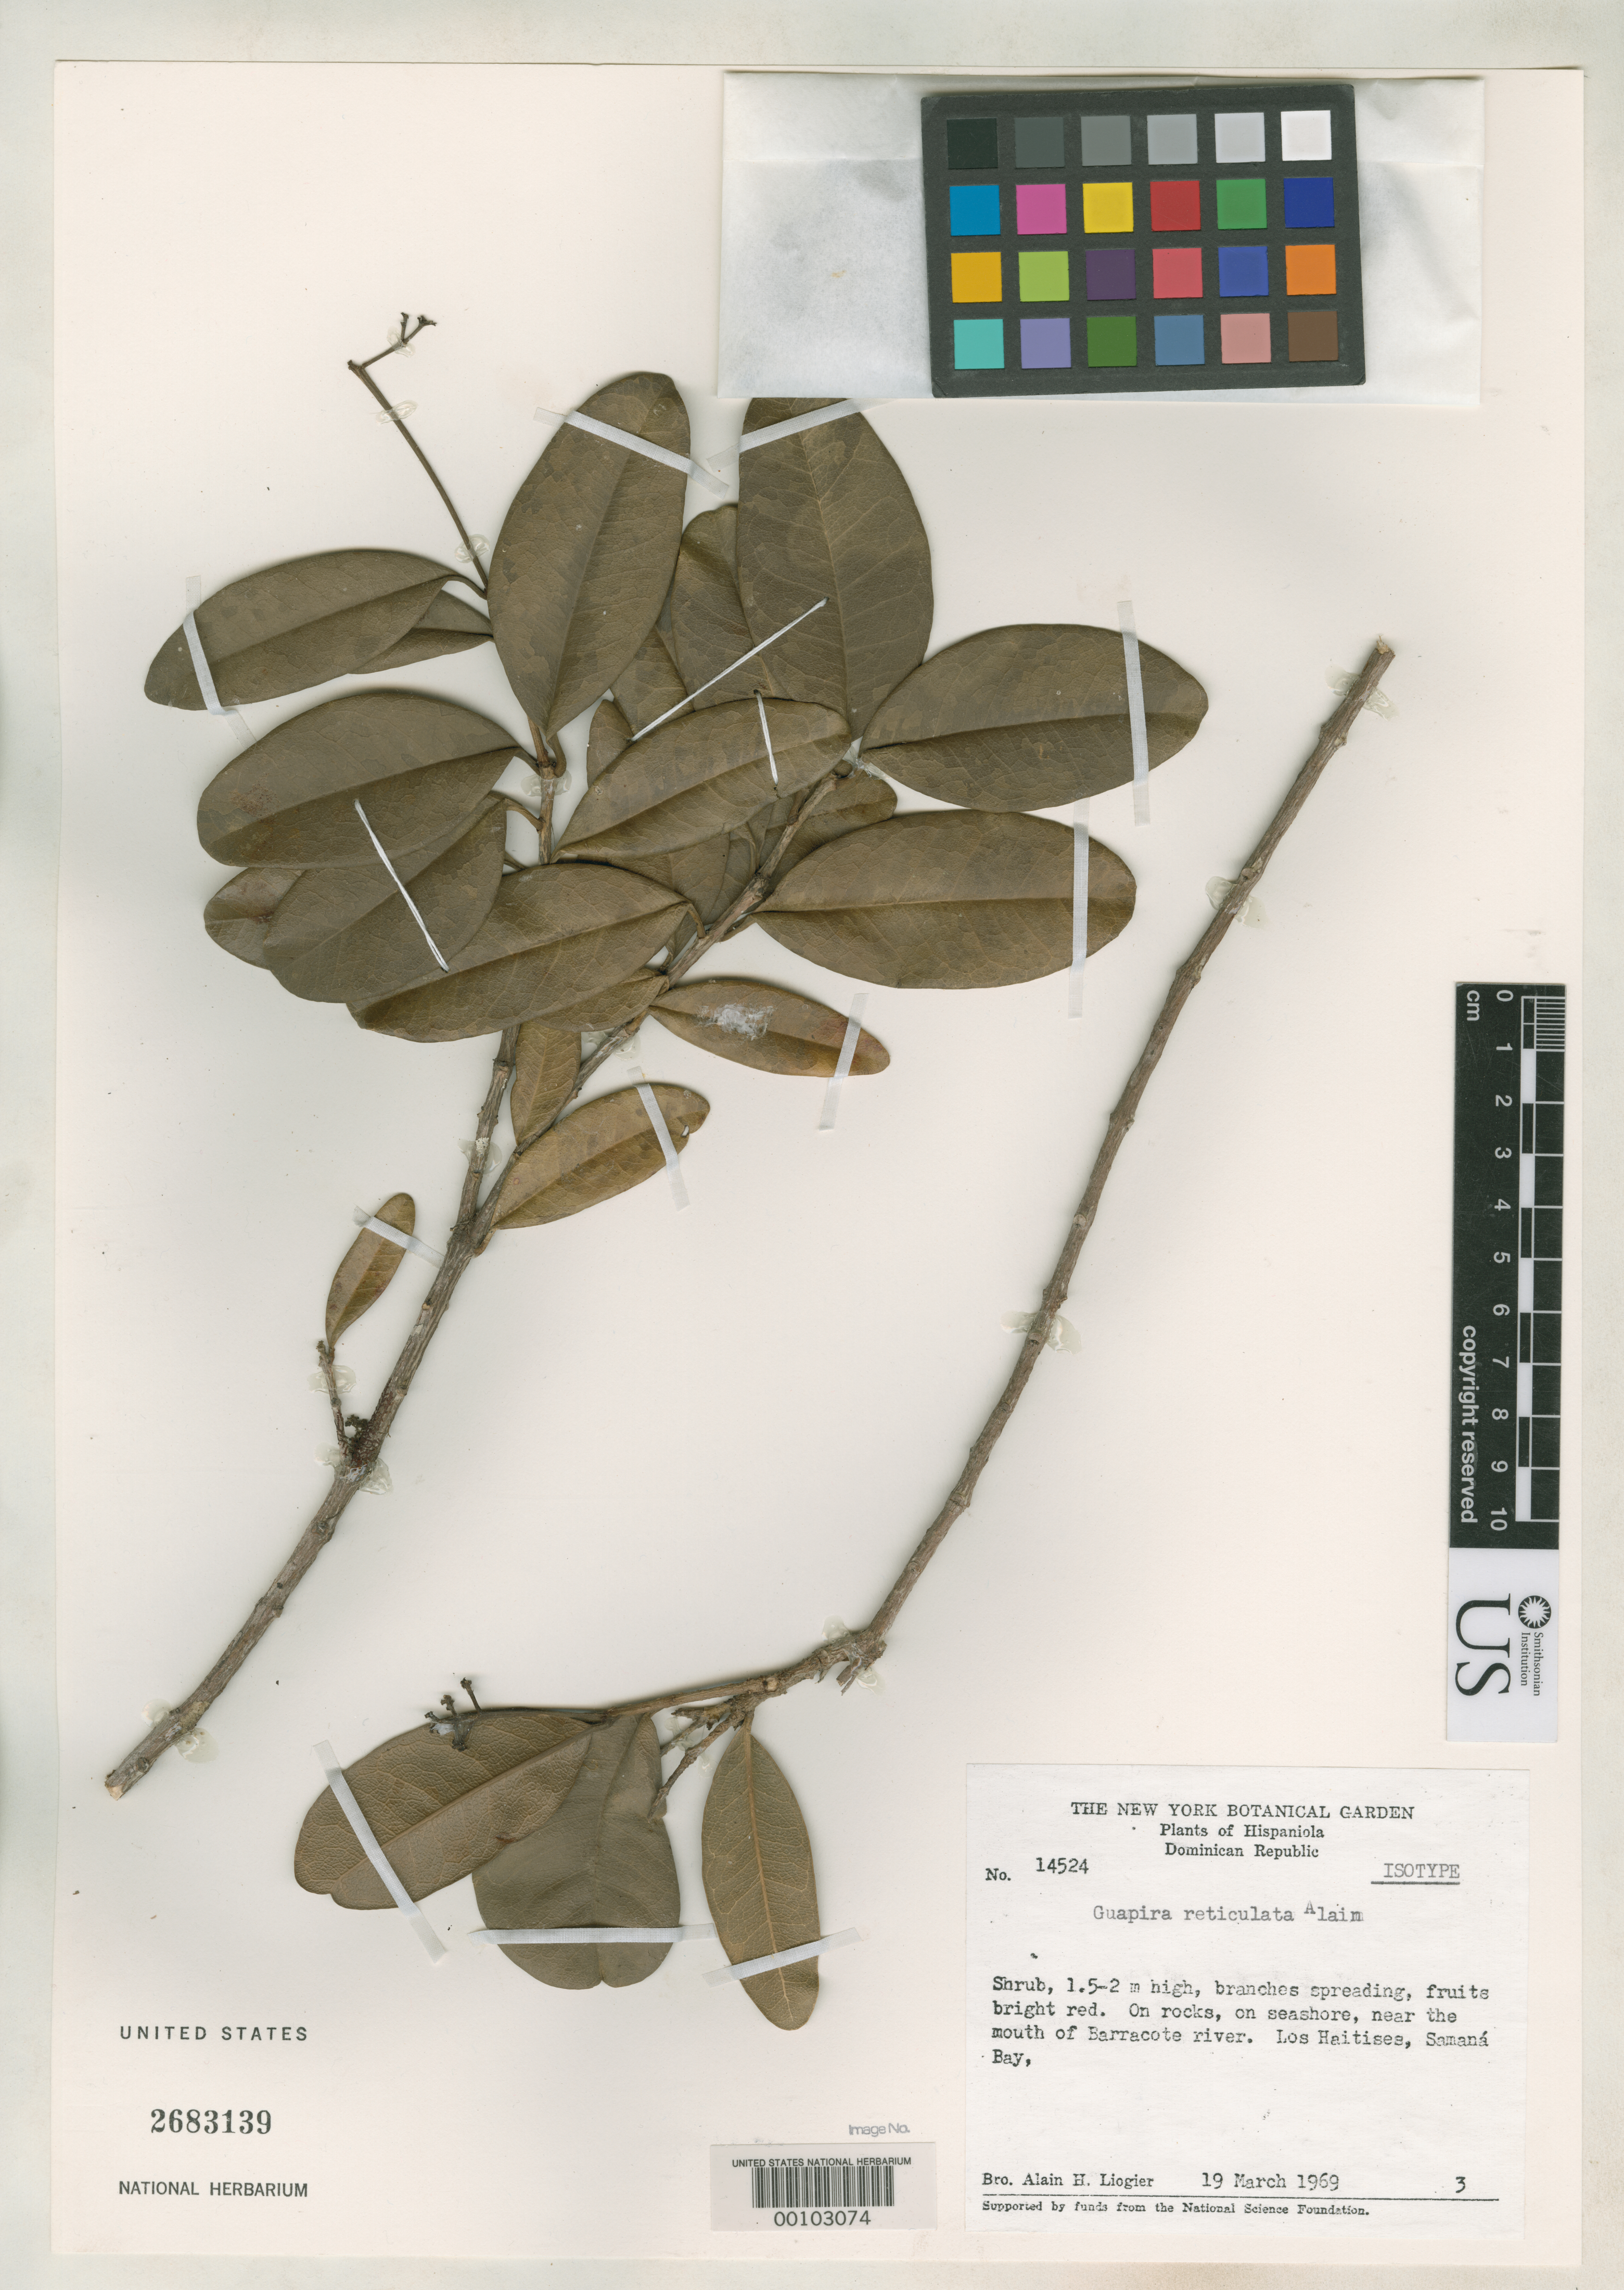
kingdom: Plantae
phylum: Tracheophyta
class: Magnoliopsida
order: Caryophyllales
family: Nyctaginaceae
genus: Guapira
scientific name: Guapira reticulata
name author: Alain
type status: Isotype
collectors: A. H. Liogier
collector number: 14524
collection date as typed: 19 Mar 1969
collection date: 1969-03-19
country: Dominican Republic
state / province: Samaná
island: Hispaniola Island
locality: Barracote River, Los Haitises, Samana Bay.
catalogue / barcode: US 2683139